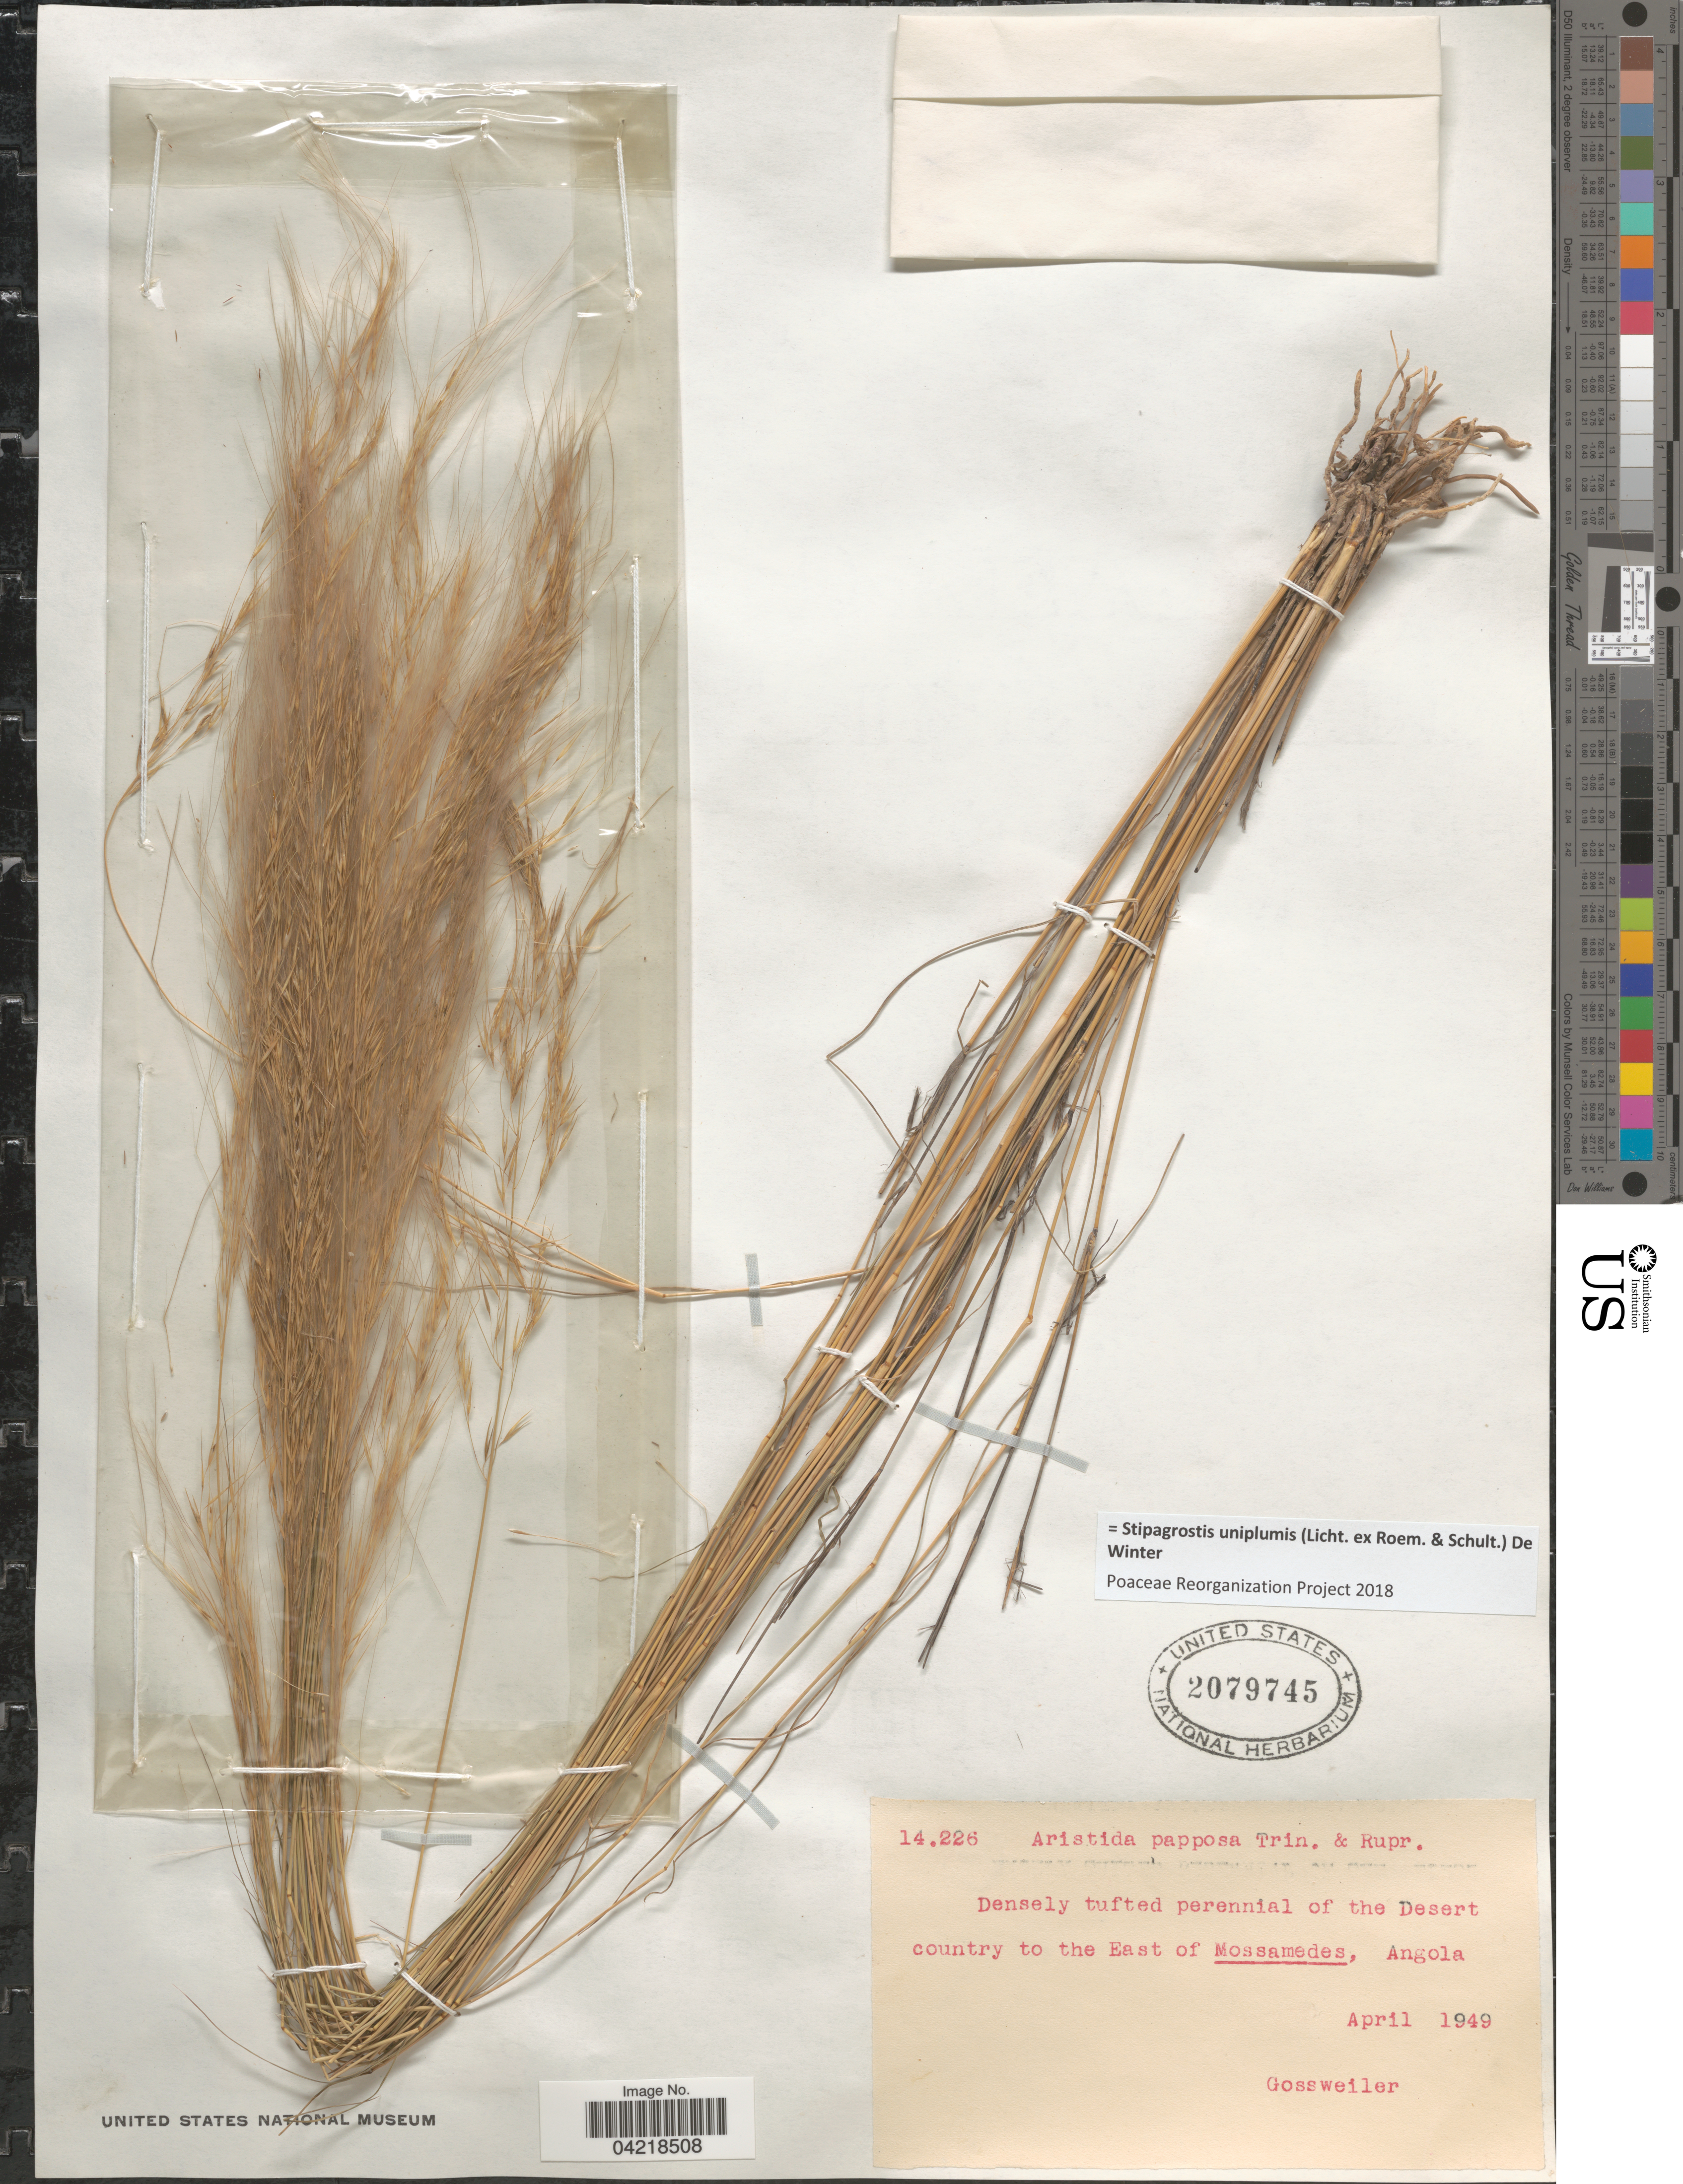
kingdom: Plantae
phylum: Tracheophyta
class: Liliopsida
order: Poales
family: Poaceae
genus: Stipagrostis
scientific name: Stipagrostis uniplumis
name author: (Licht.) De Winter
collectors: -. Gossweiler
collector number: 14226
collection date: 1949-04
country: Angola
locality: Densely tufted perennial of the Desert country to the East of Mossamedes.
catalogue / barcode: US 2079745